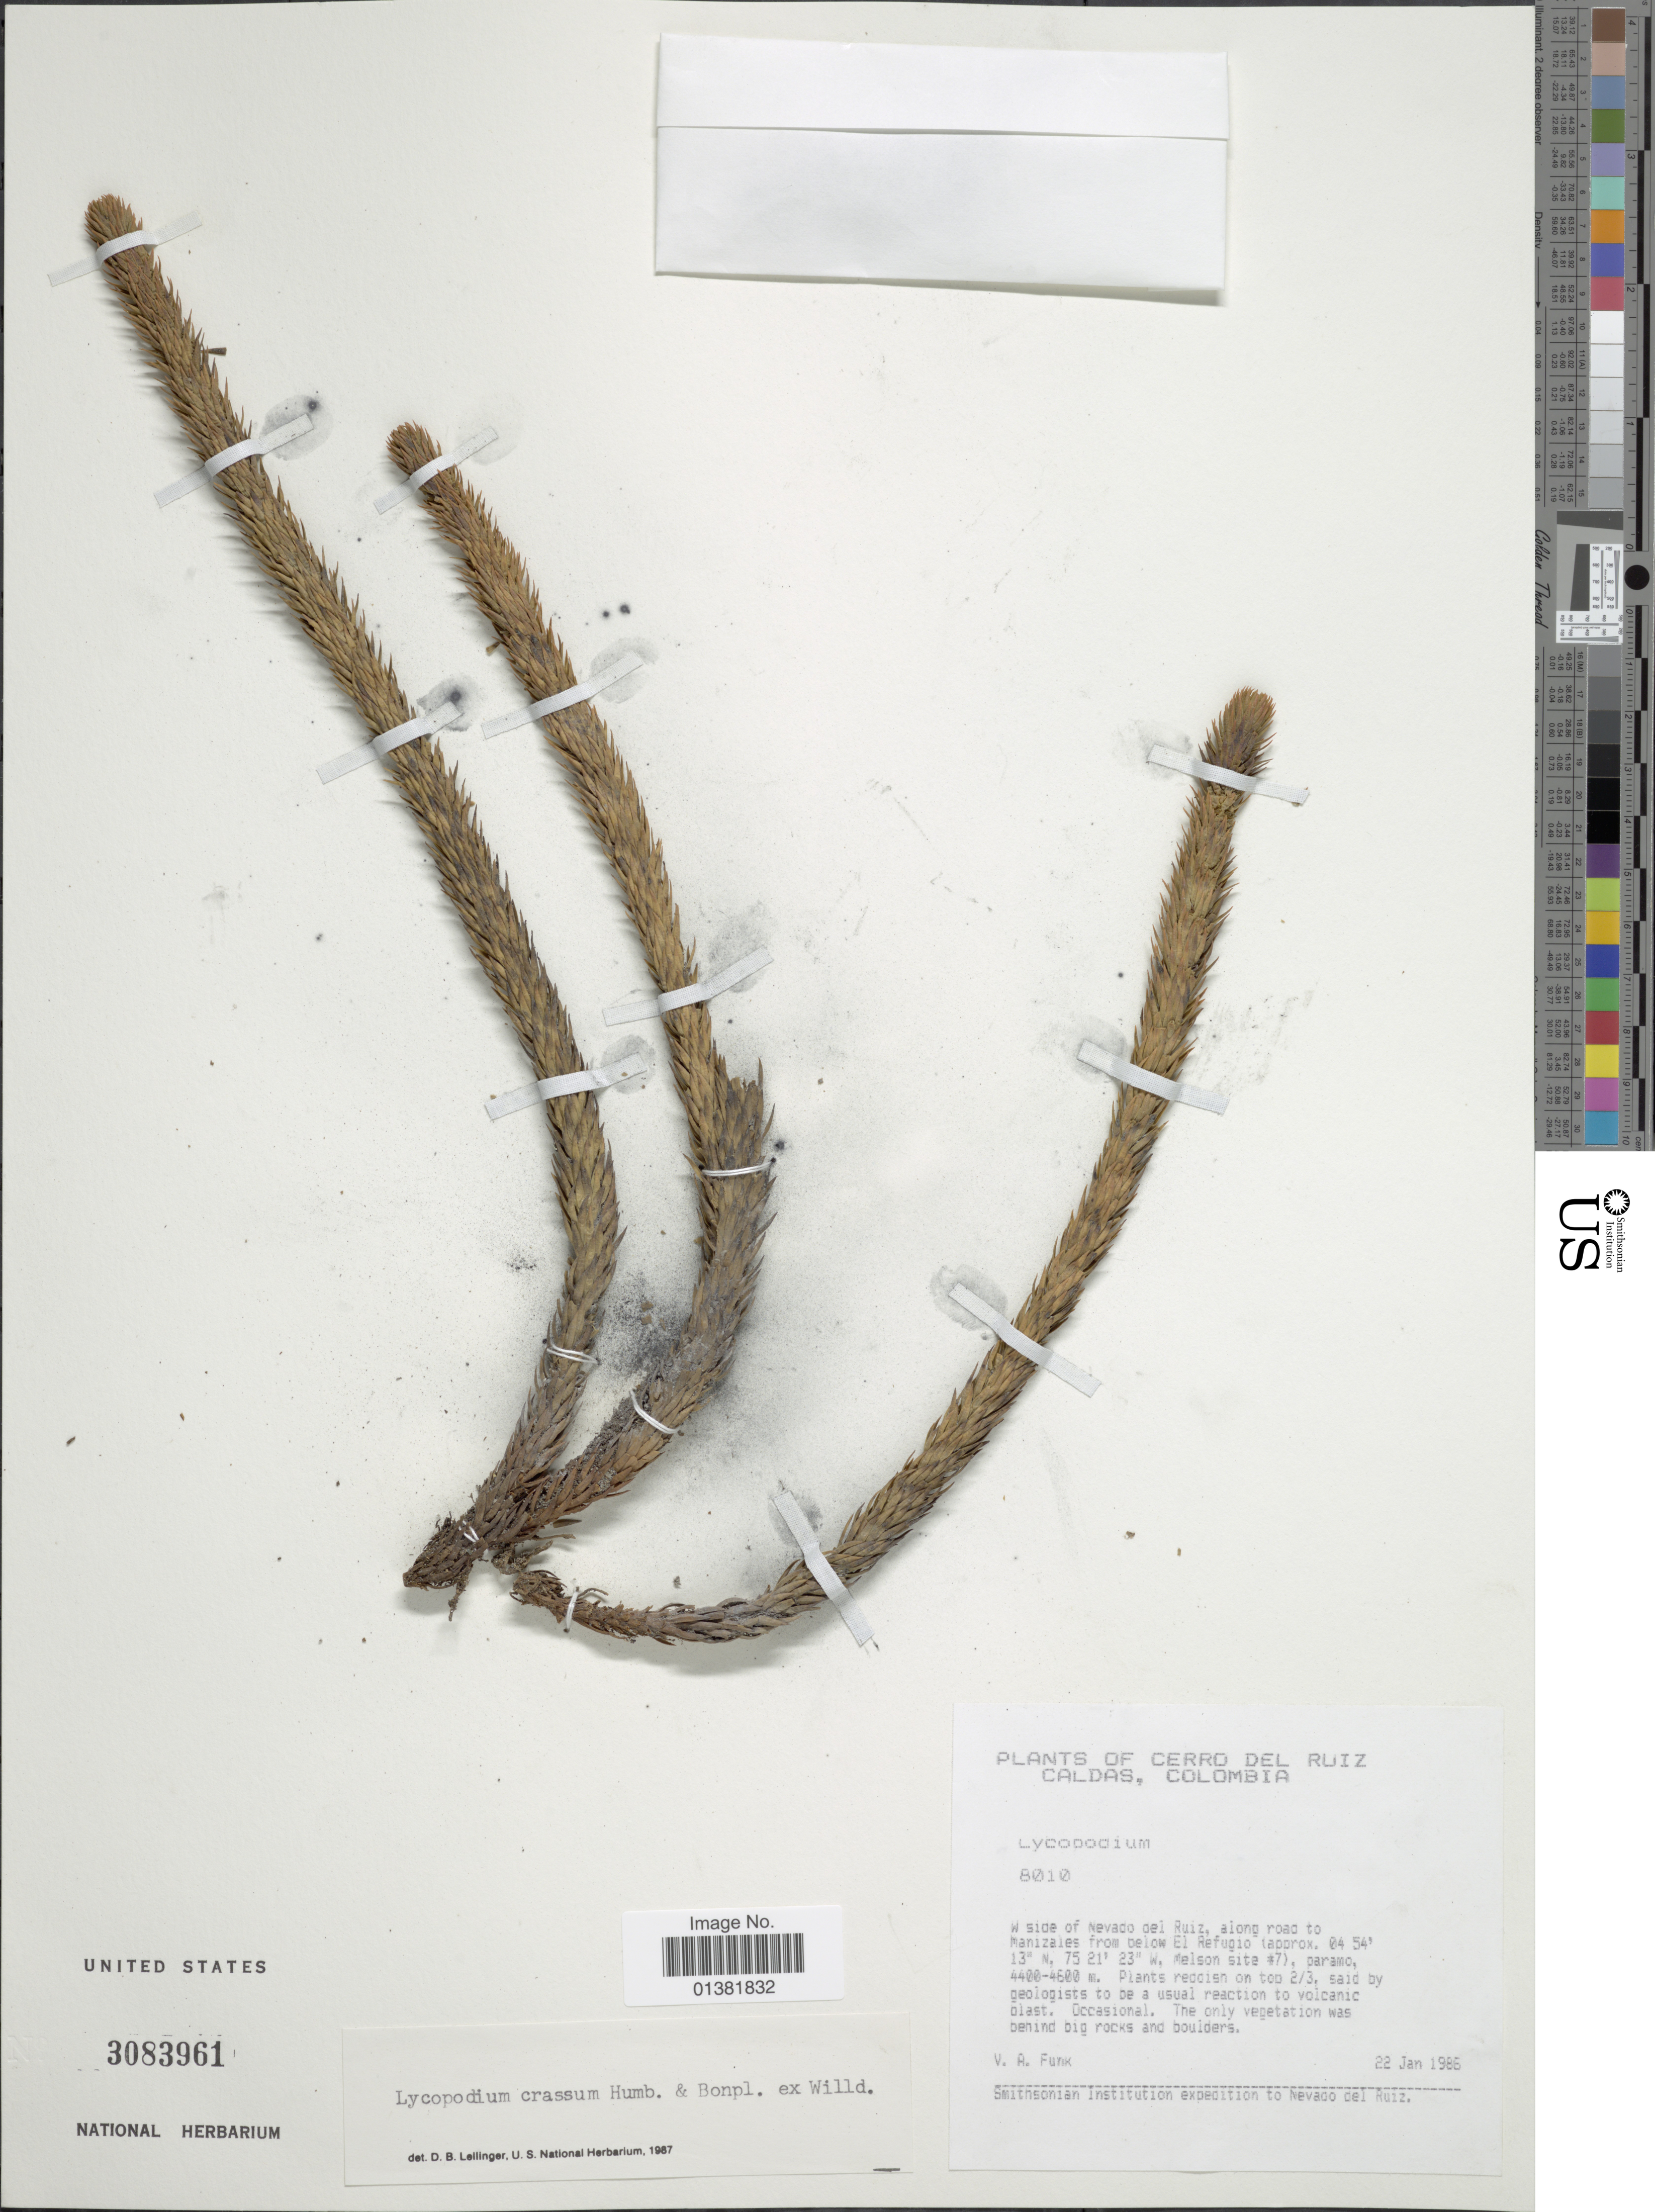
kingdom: Plantae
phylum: Tracheophyta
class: Lycopodiopsida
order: Lycopodiales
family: Lycopodiaceae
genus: Phlegmariurus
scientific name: Phlegmariurus crassus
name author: (Humb. & Bonpl. ex Willd.) B. Øllg.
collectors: V. Funk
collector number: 8010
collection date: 1986-01-22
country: Colombia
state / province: Caldas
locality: Cerro del Ruiz, W side of Nevado del Ruiz, along road to Manizales from below El Refugio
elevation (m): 4400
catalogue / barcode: US 3083961